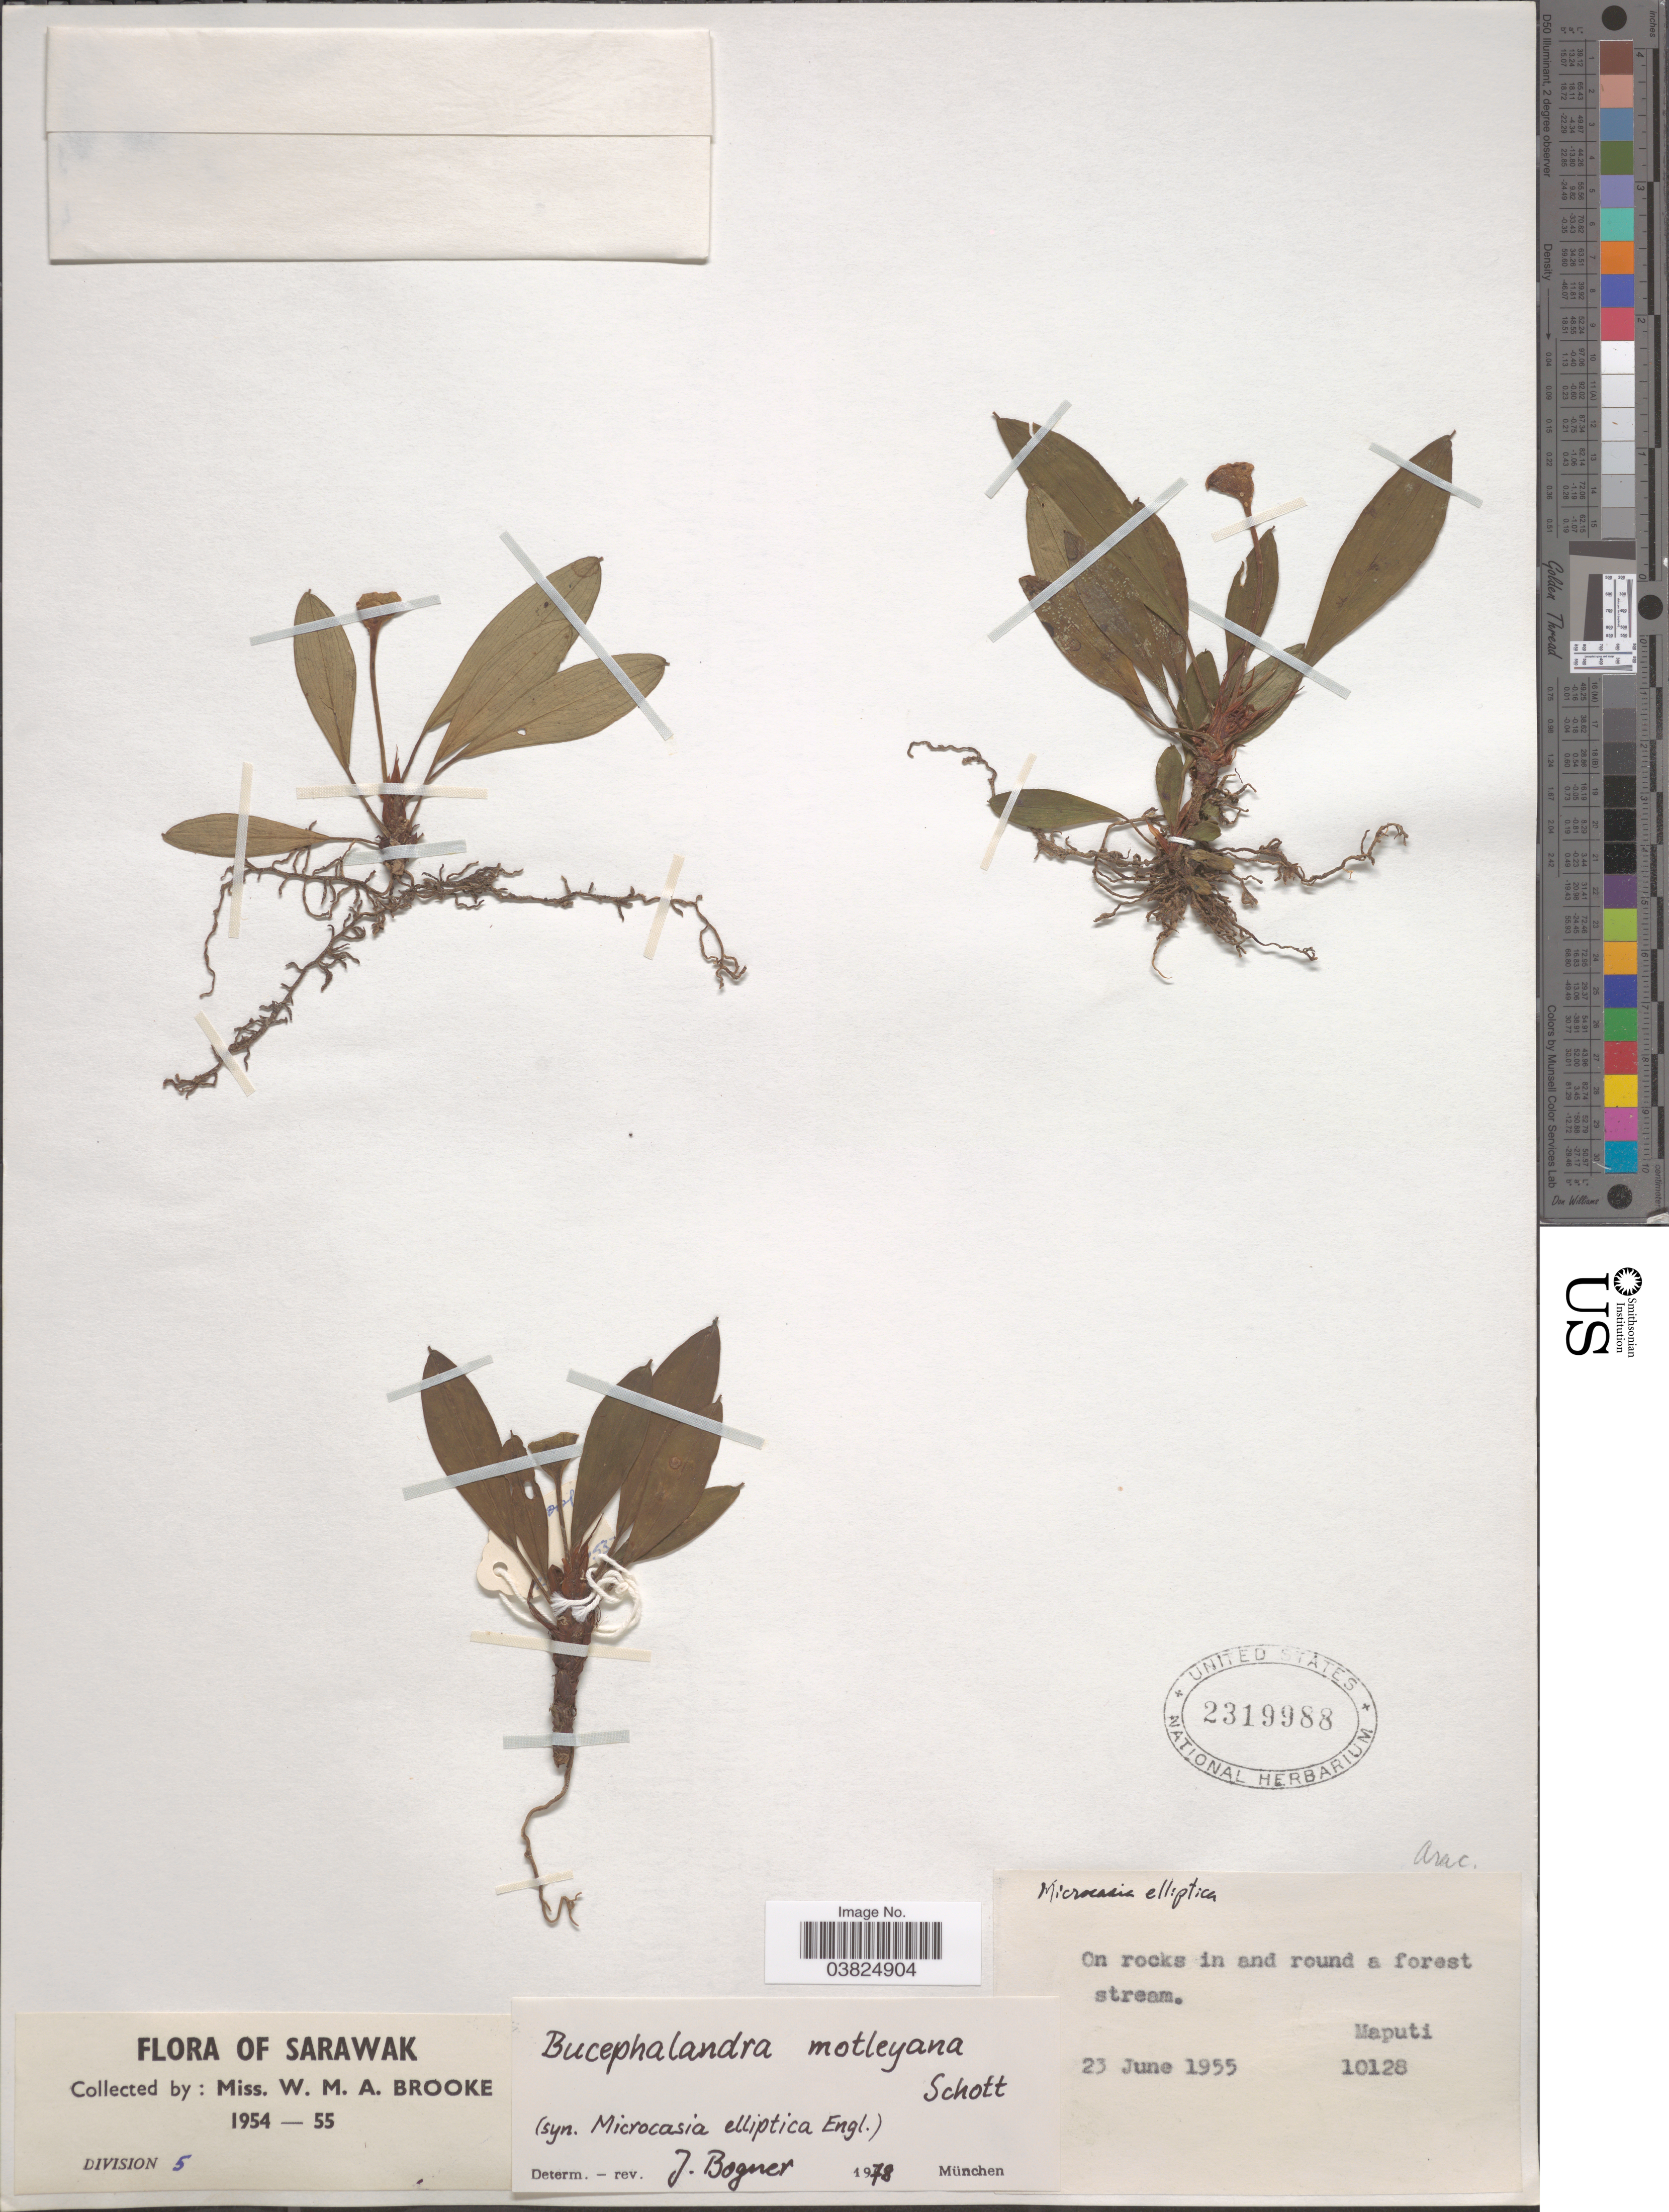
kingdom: Plantae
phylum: Tracheophyta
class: Liliopsida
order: Alismatales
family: Araceae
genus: Bucephalandra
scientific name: Bucephalandra motleyana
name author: Schott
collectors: W. Brooke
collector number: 10128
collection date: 1955-06-23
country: Malaysia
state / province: Sarawak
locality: On rocks in and around a forest stream. Maputi.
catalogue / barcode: US 2319988